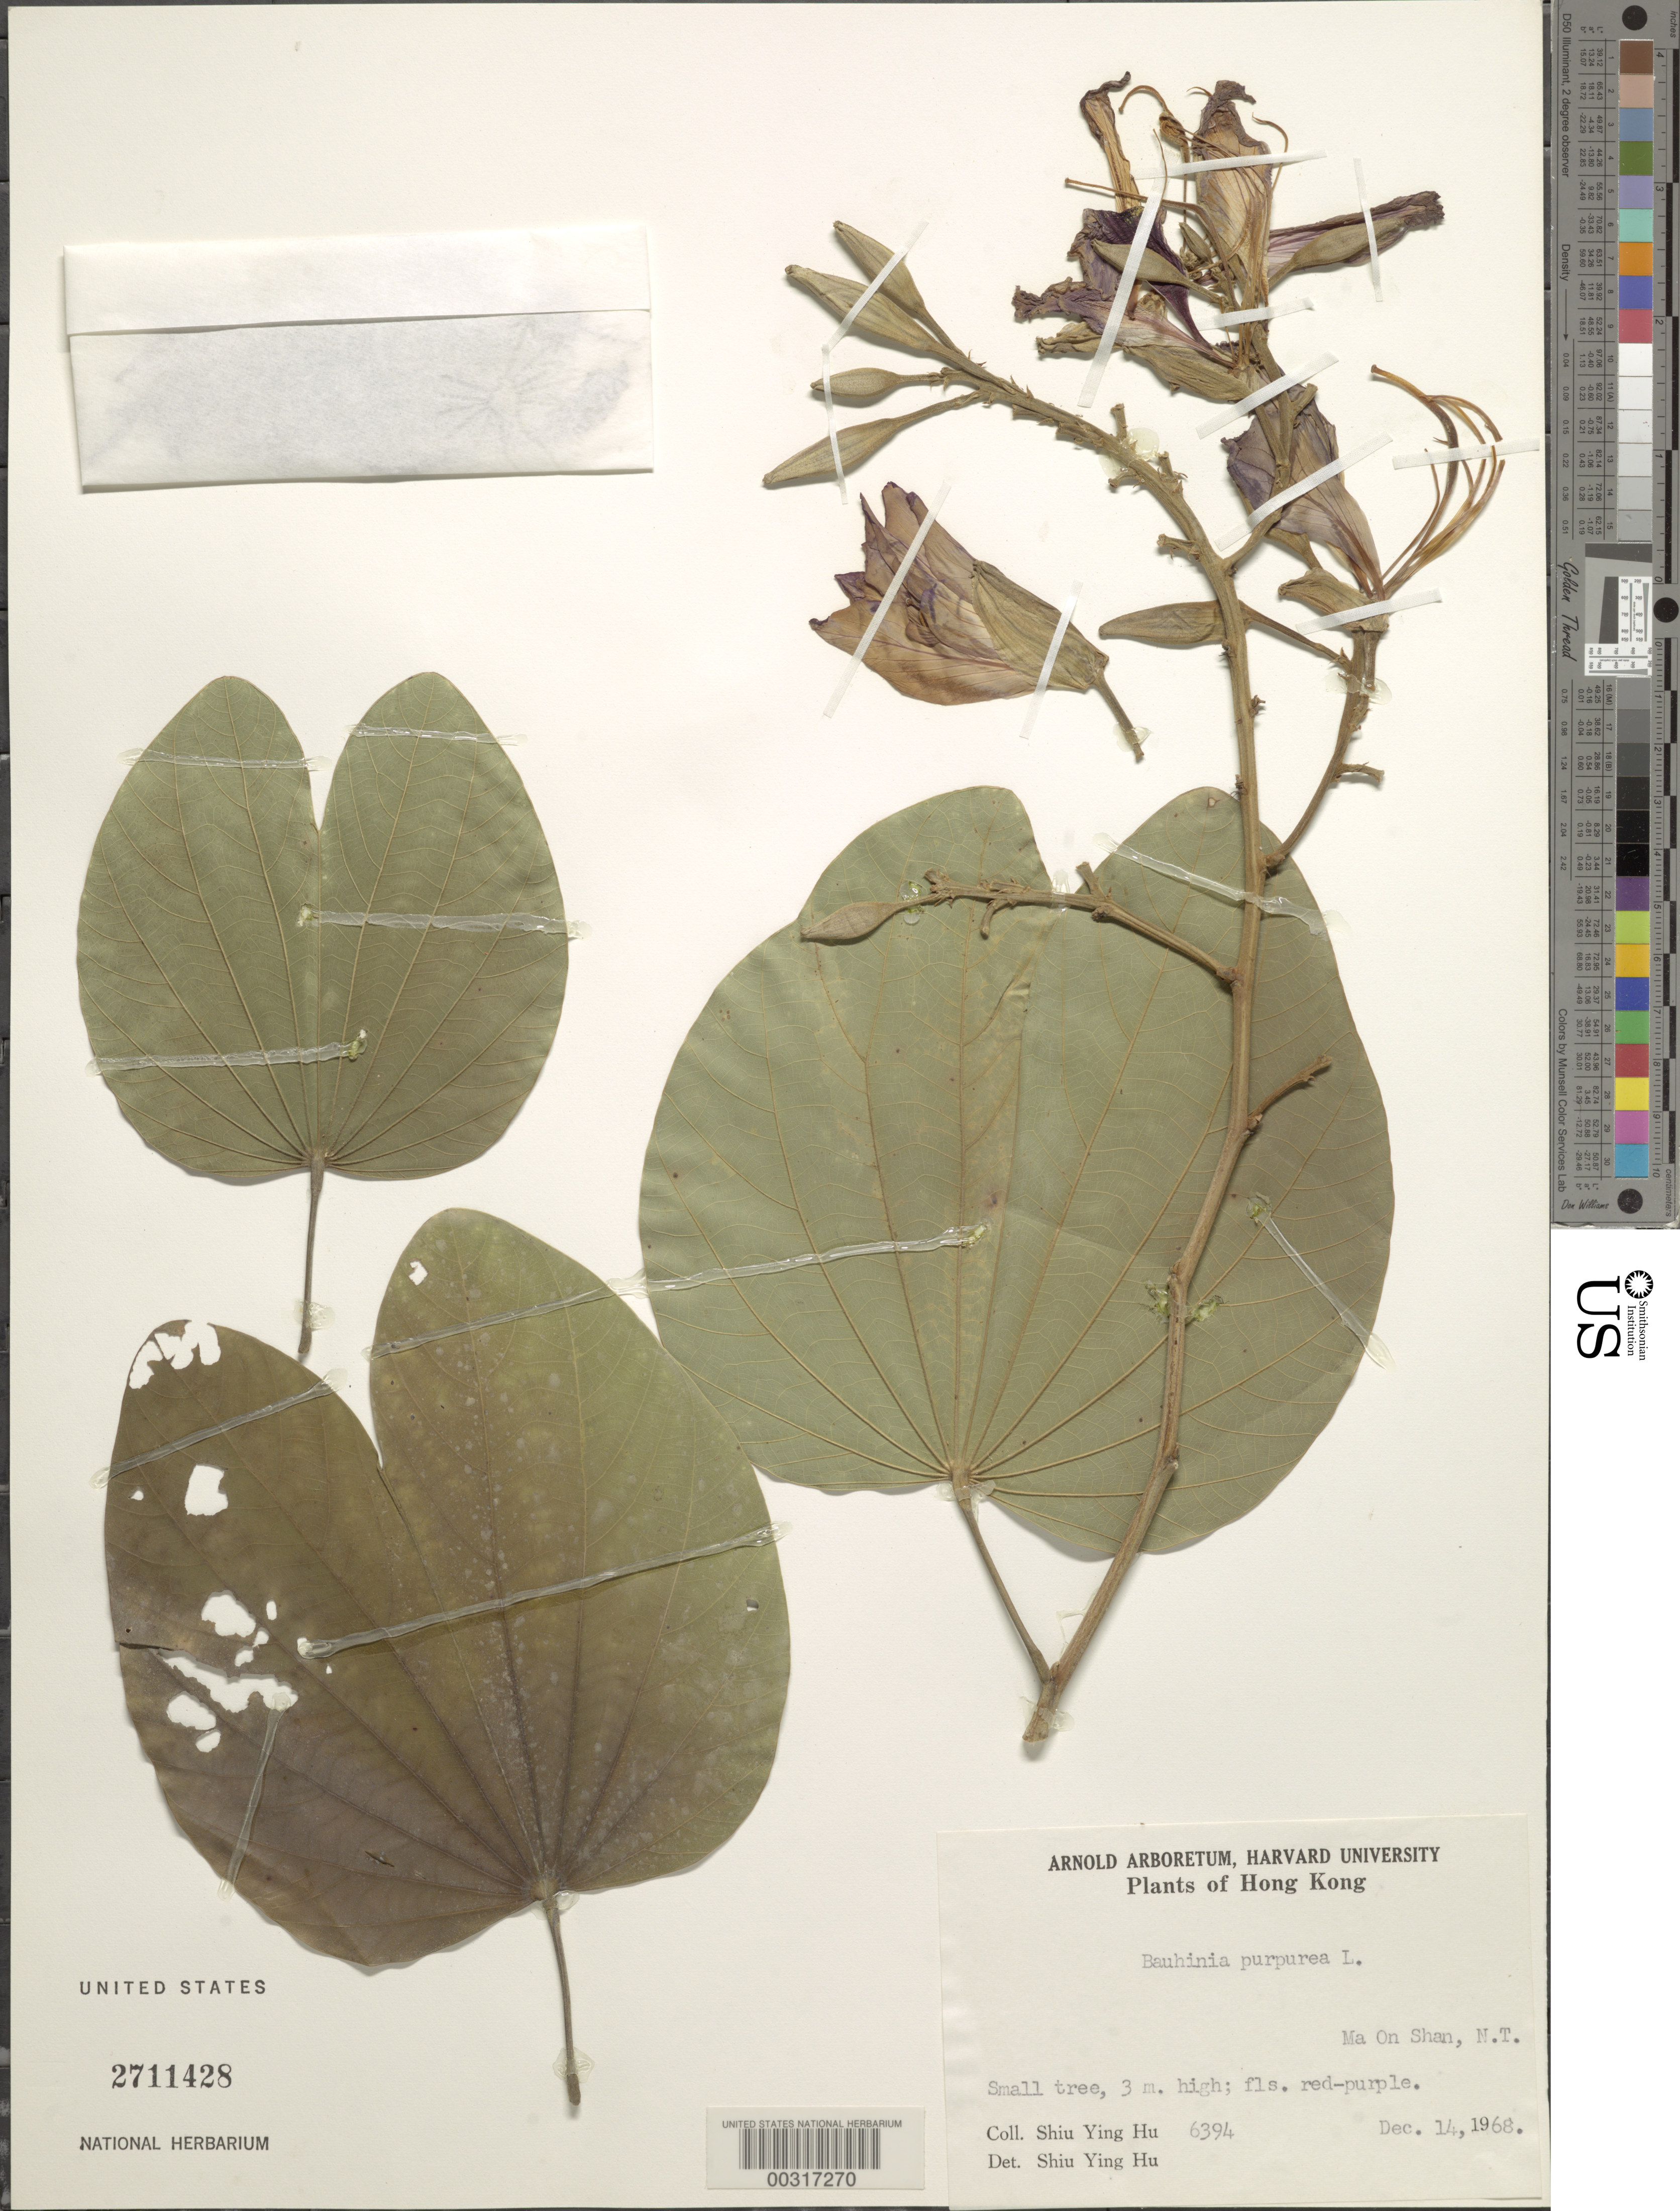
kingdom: Plantae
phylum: Tracheophyta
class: Magnoliopsida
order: Fabales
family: Fabaceae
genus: Bauhinia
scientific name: Bauhinia purpurea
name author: L.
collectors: S. Y. Hu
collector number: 6394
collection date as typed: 14 Dec 1968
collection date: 1968-12-14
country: China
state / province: Hong Kong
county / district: New Territories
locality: Ma on shan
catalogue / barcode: US 2711428